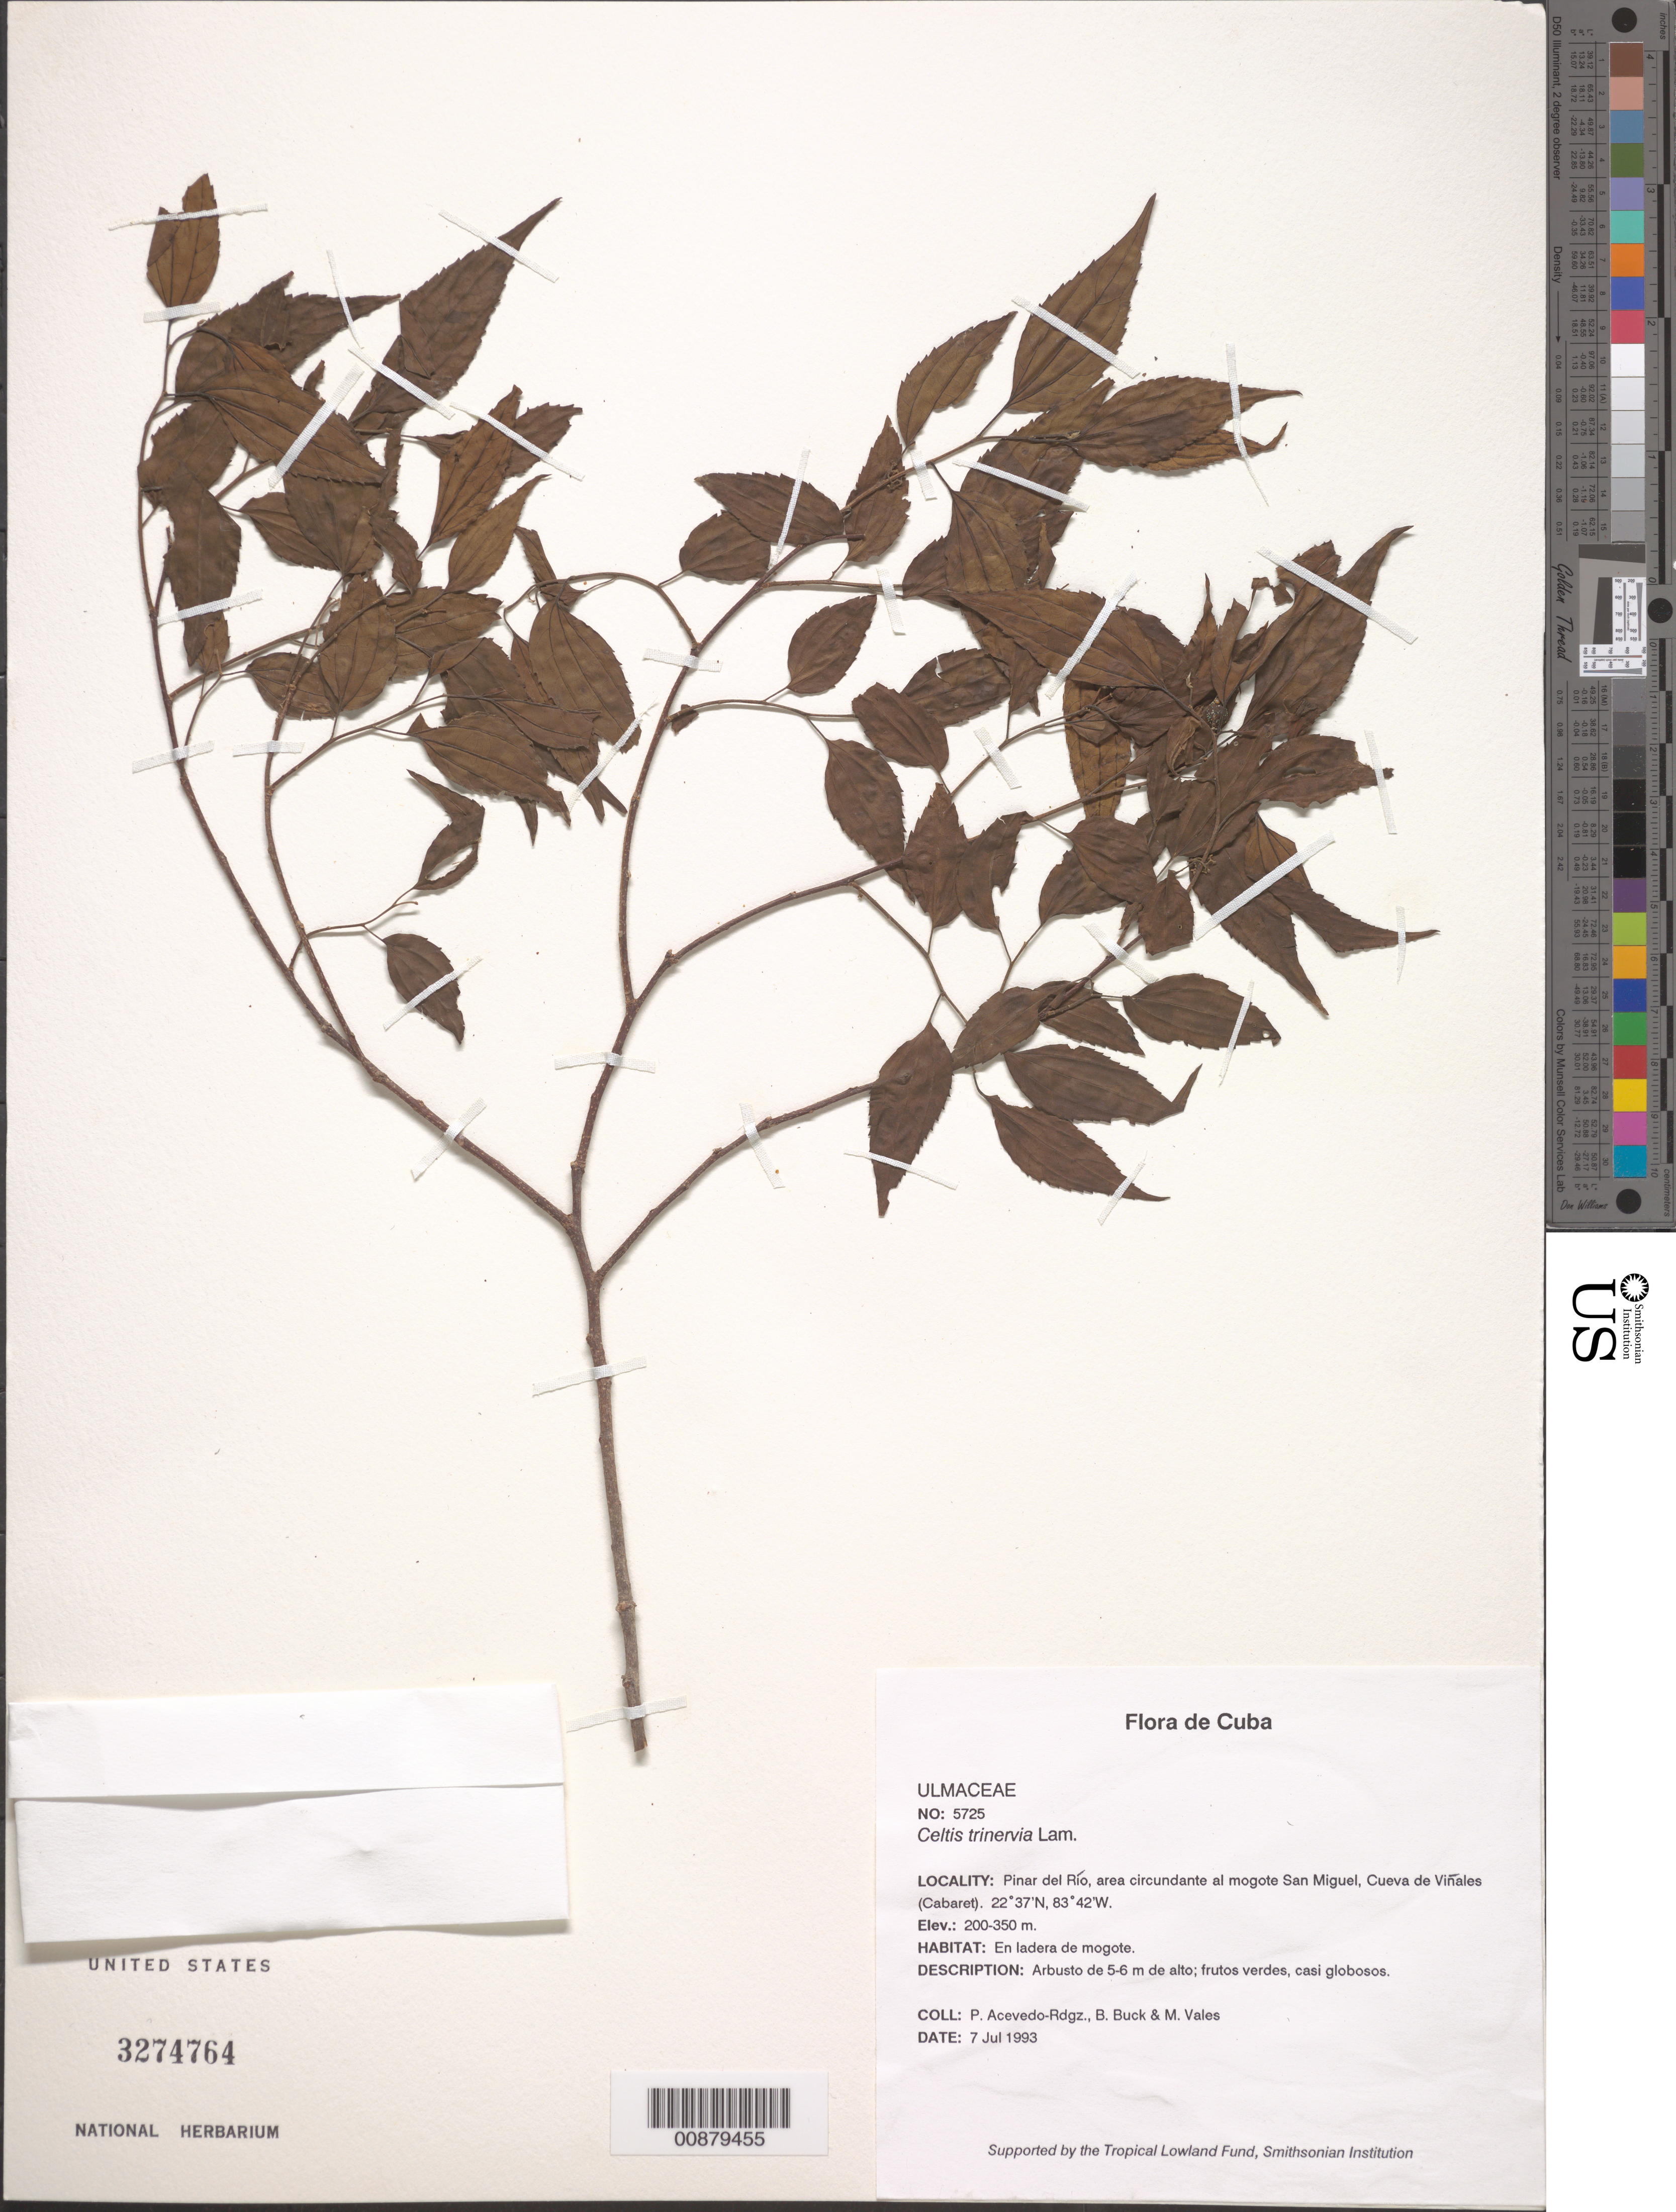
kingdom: Plantae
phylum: Tracheophyta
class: Magnoliopsida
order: Rosales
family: Cannabaceae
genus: Celtis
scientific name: Celtis trinervia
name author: Lam.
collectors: P. Acevedo-Rodr., B. Buck & M. Vales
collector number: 5725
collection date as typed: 07 Jul 1993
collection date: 1993-07-07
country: Cuba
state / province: Pinar del Rio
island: Cuba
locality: Pinar del Río, area circundante al mogote San Miguel, Cueva de Viñales (Cabaret)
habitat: En ladera de mogote.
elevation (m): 200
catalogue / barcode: US 3274764